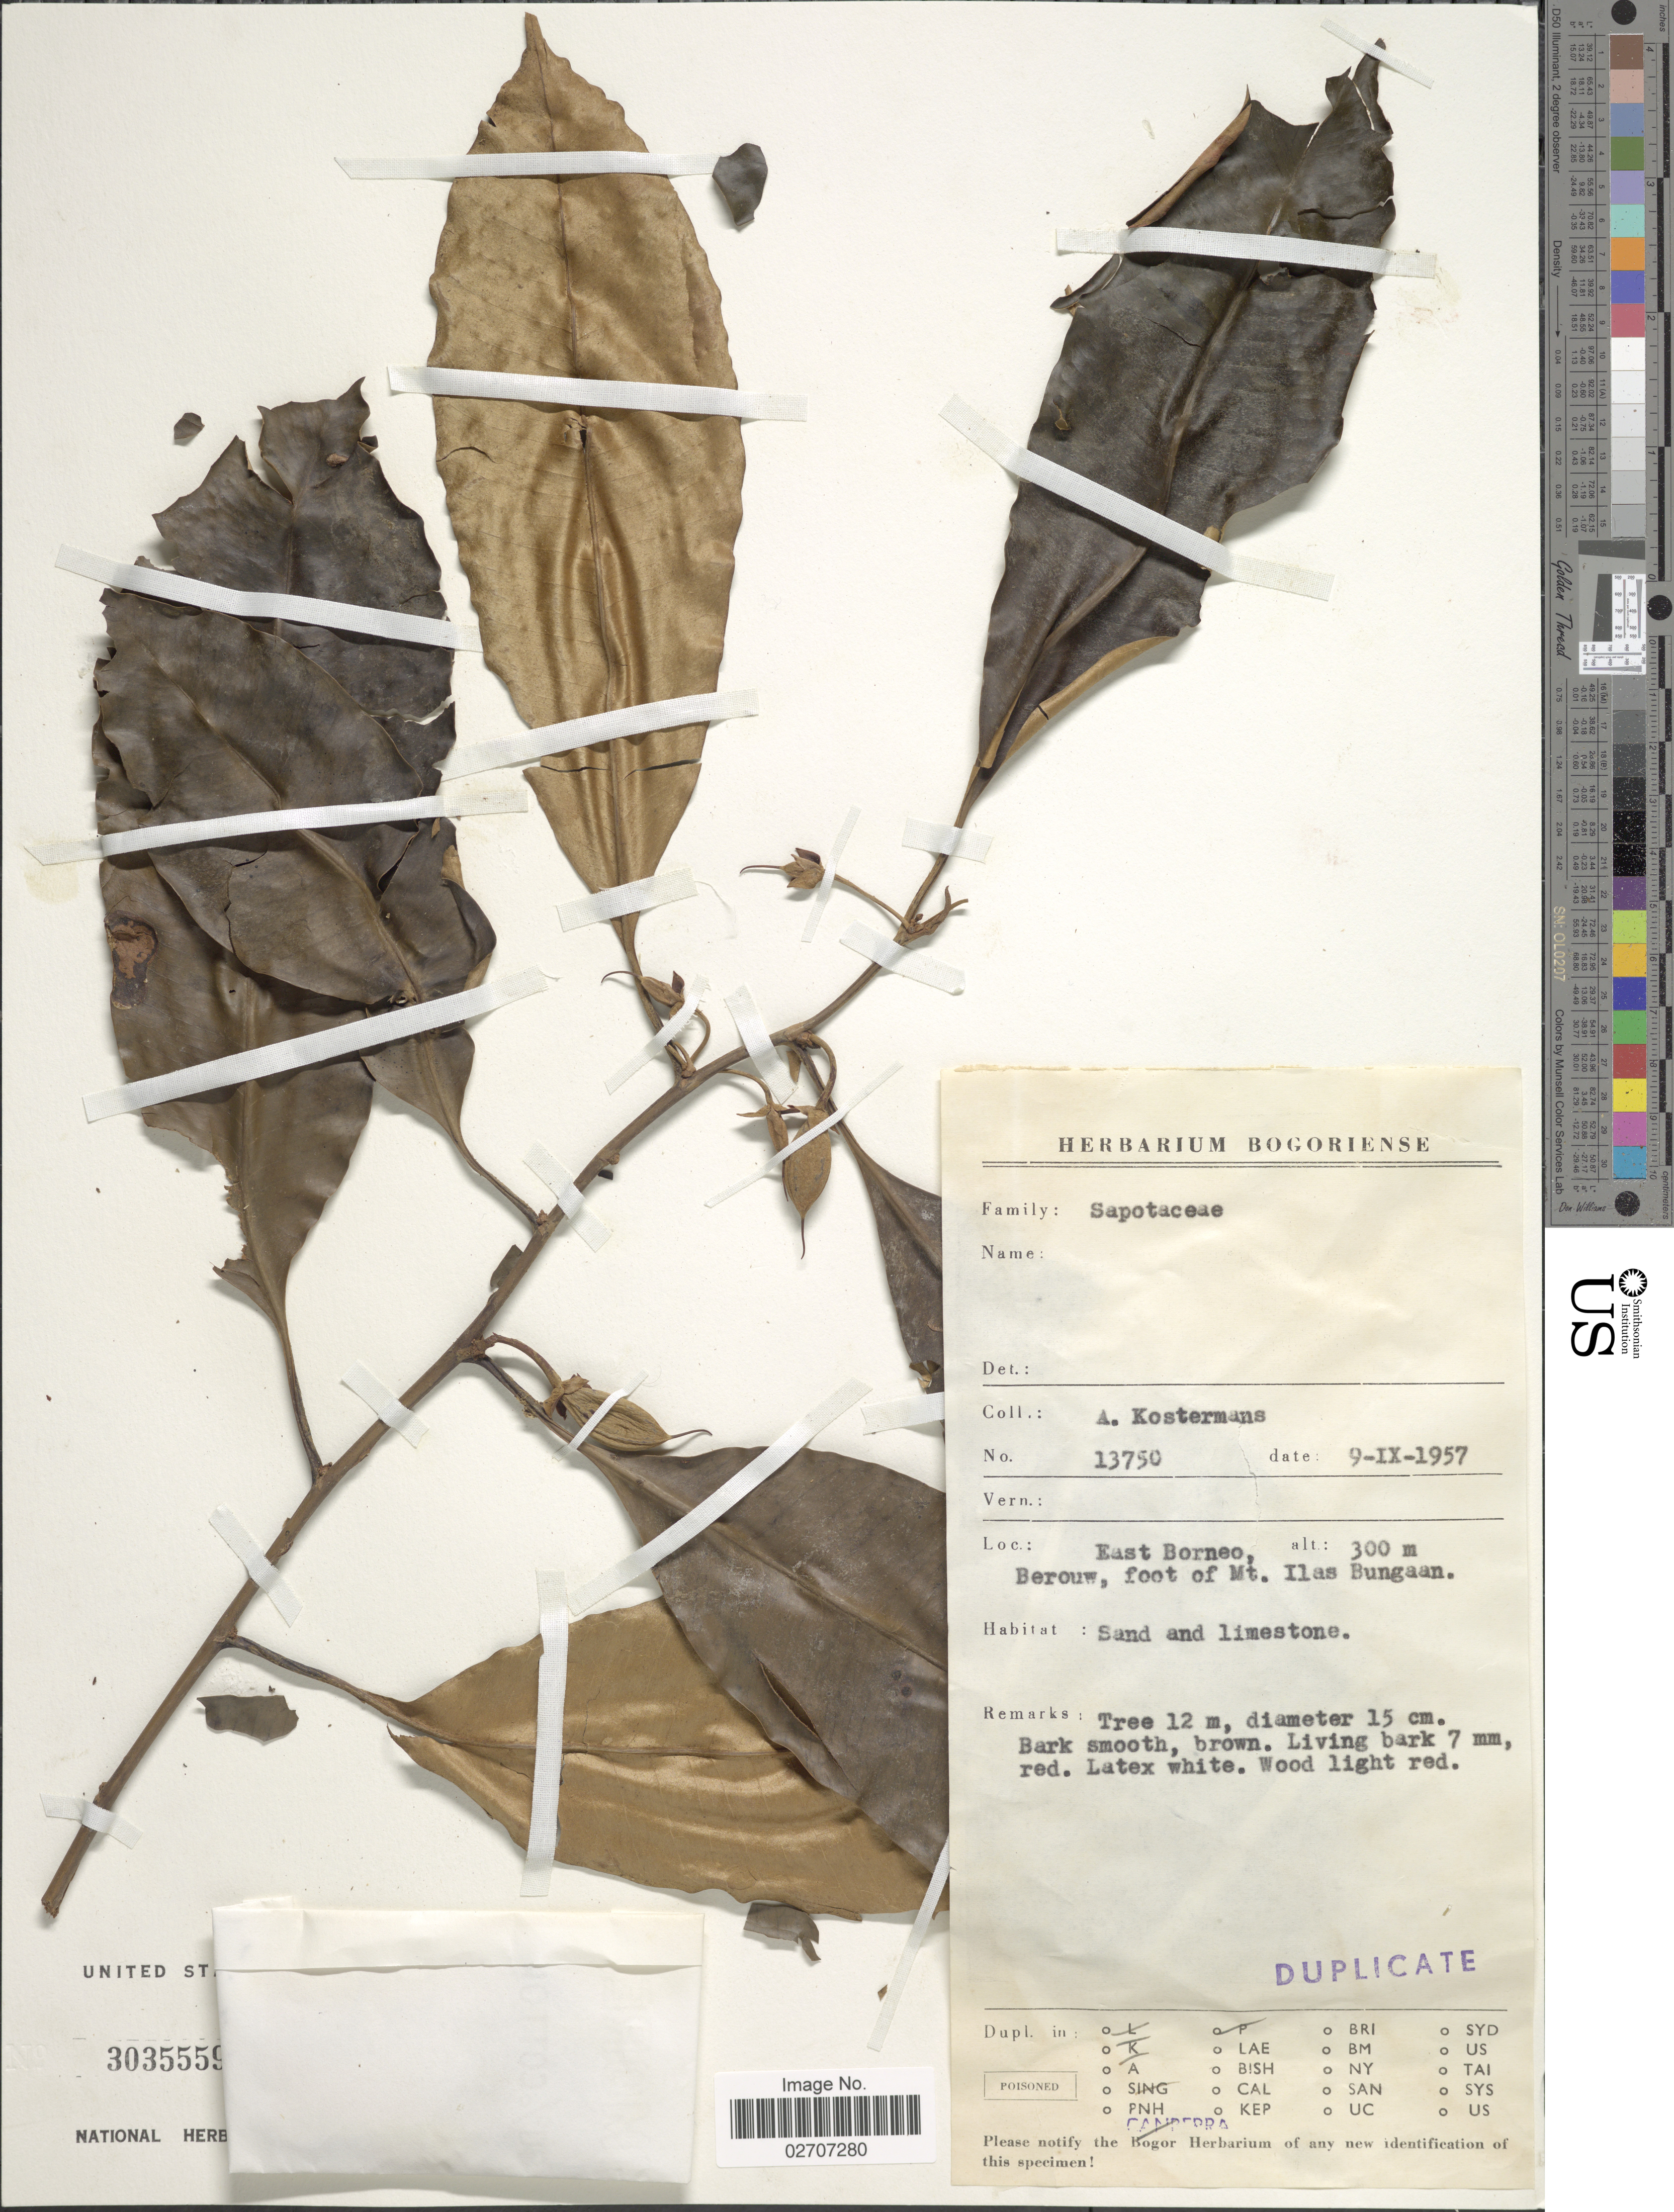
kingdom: Plantae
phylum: Tracheophyta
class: Magnoliopsida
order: Ericales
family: Sapotaceae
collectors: A. J. G. Kostermans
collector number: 13750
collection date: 1957-09-09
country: Indonesia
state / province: Kalimantan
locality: East Borneo, Berouw, foot of Mt. Ilas Bungaan.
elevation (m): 300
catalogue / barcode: US 3035559